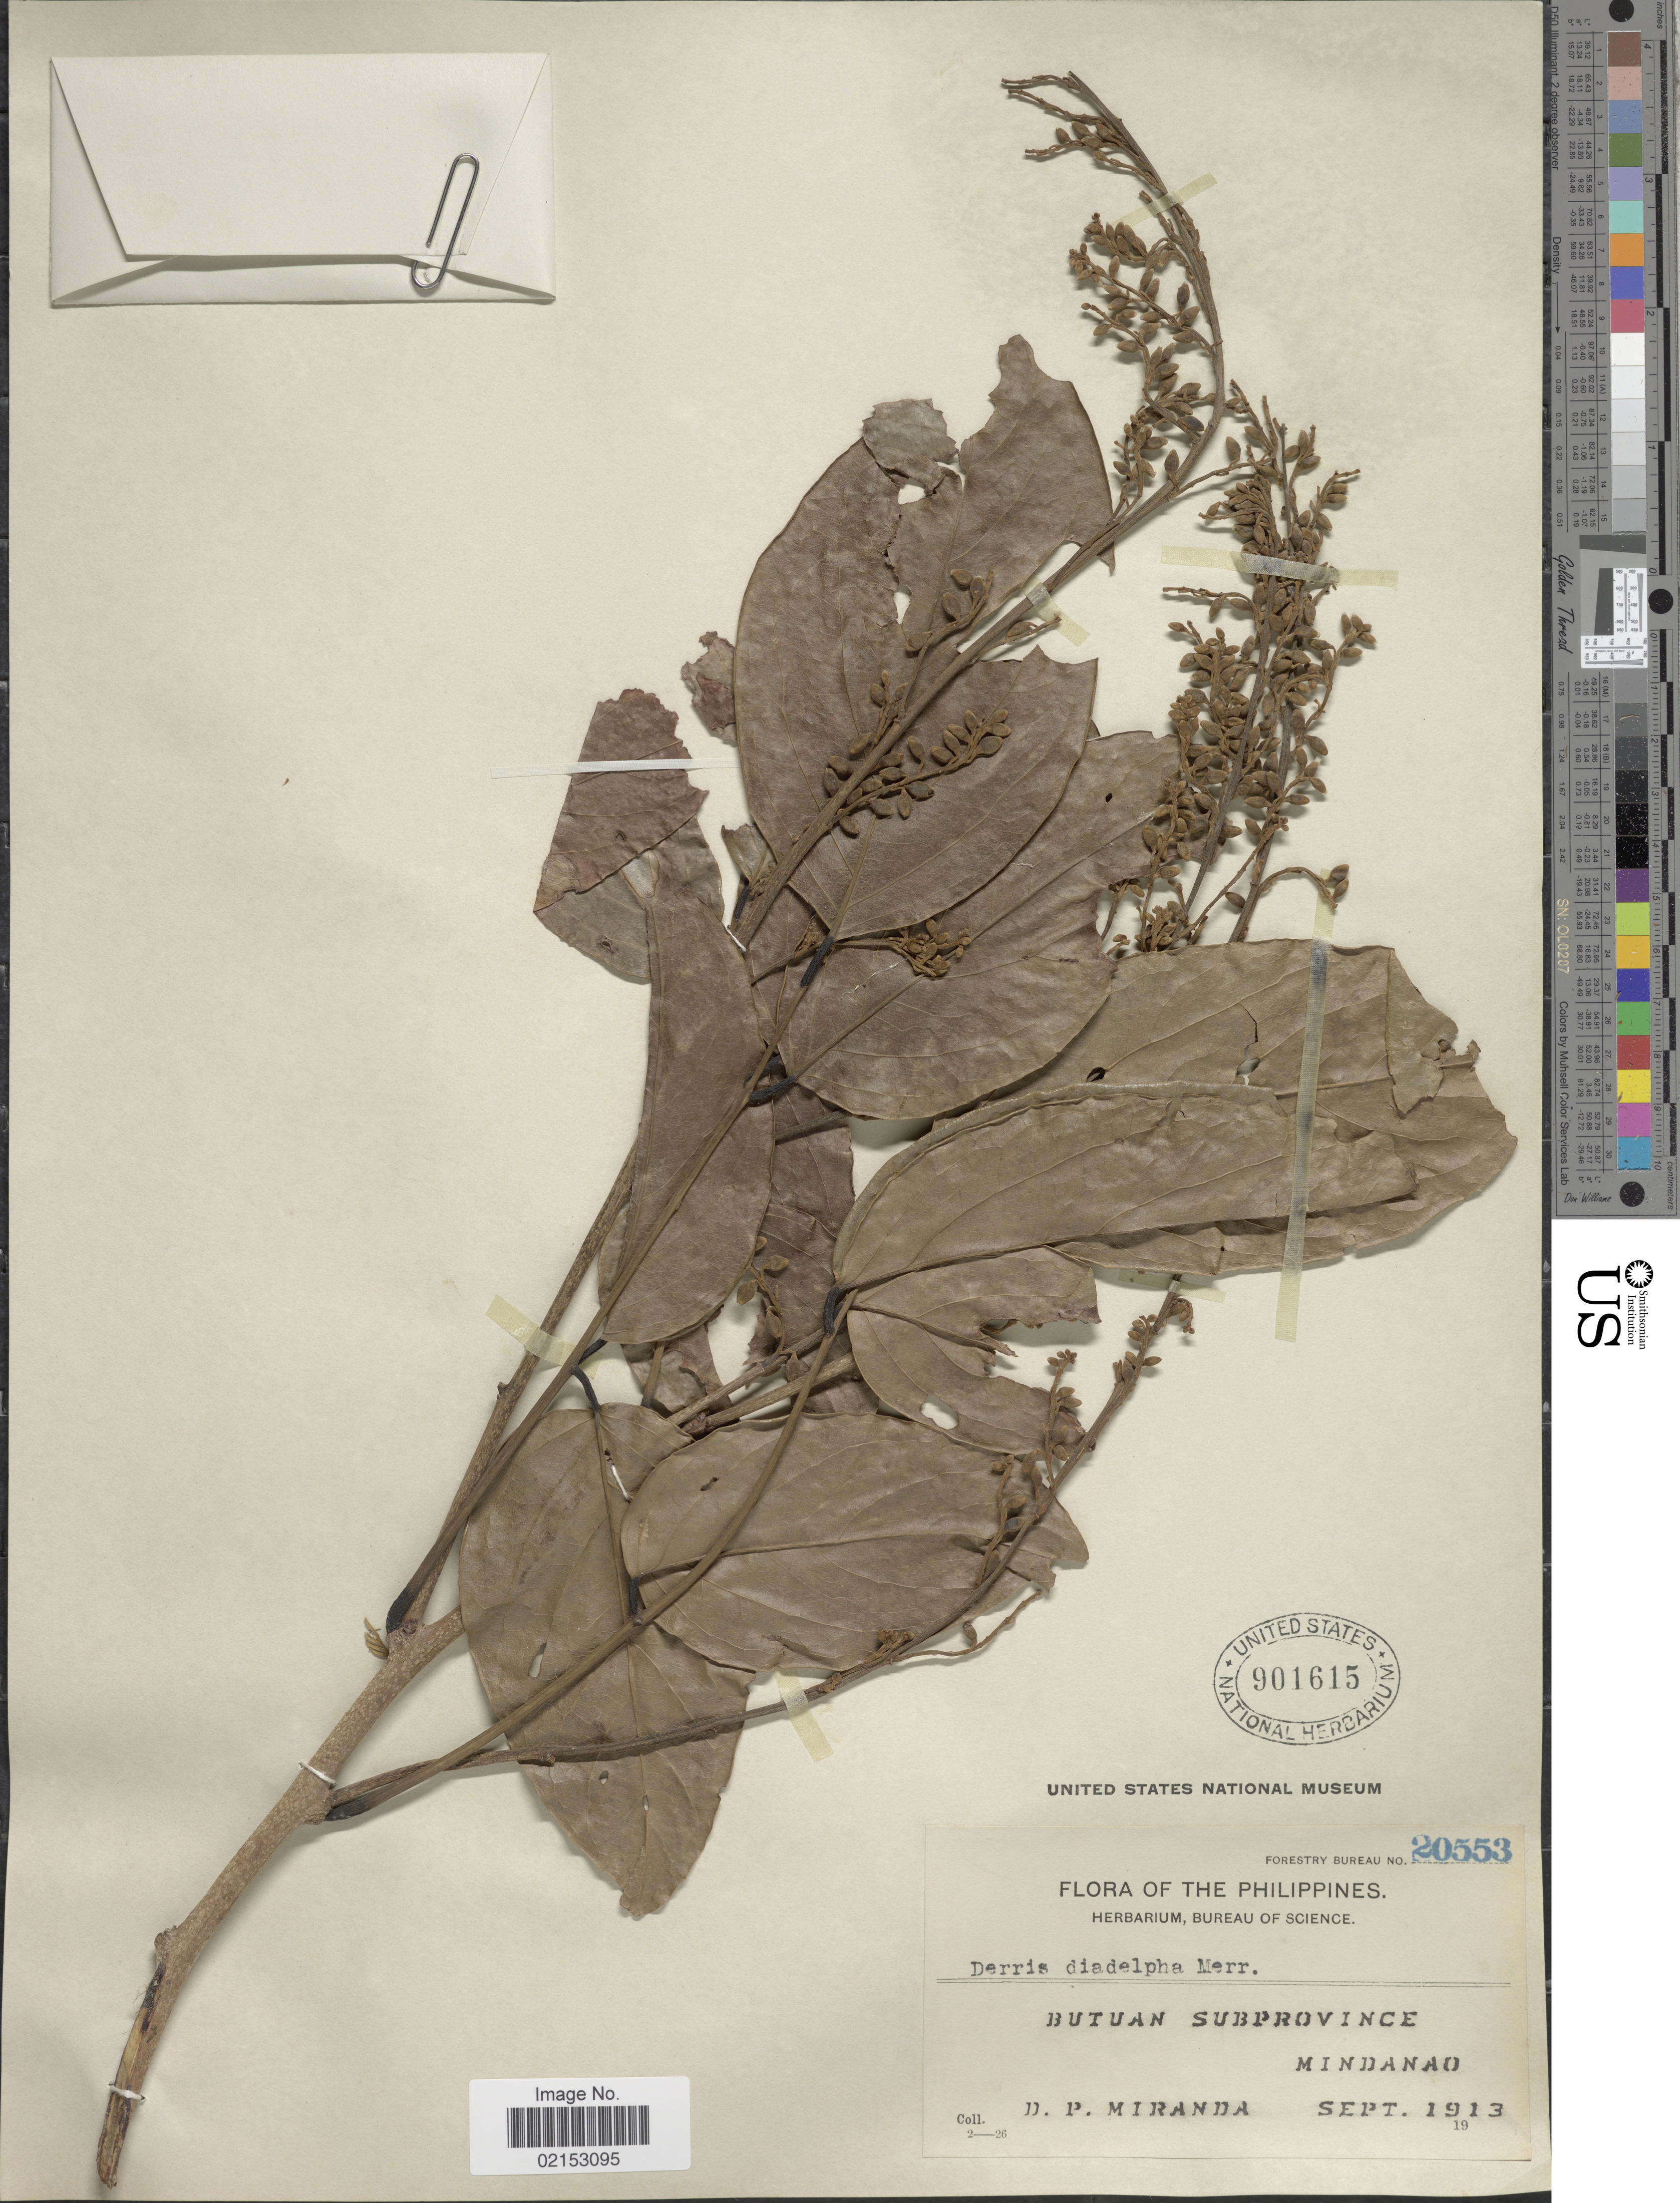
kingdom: Plantae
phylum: Tracheophyta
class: Magnoliopsida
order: Fabales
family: Fabaceae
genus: Aganope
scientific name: Aganope heptaphylla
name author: (L.) Polhill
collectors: D. P. Miranda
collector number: Forestry Bureau 20553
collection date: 1913-09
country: Philippines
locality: Butuan Subprovince, Mindanao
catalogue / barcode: US 901615